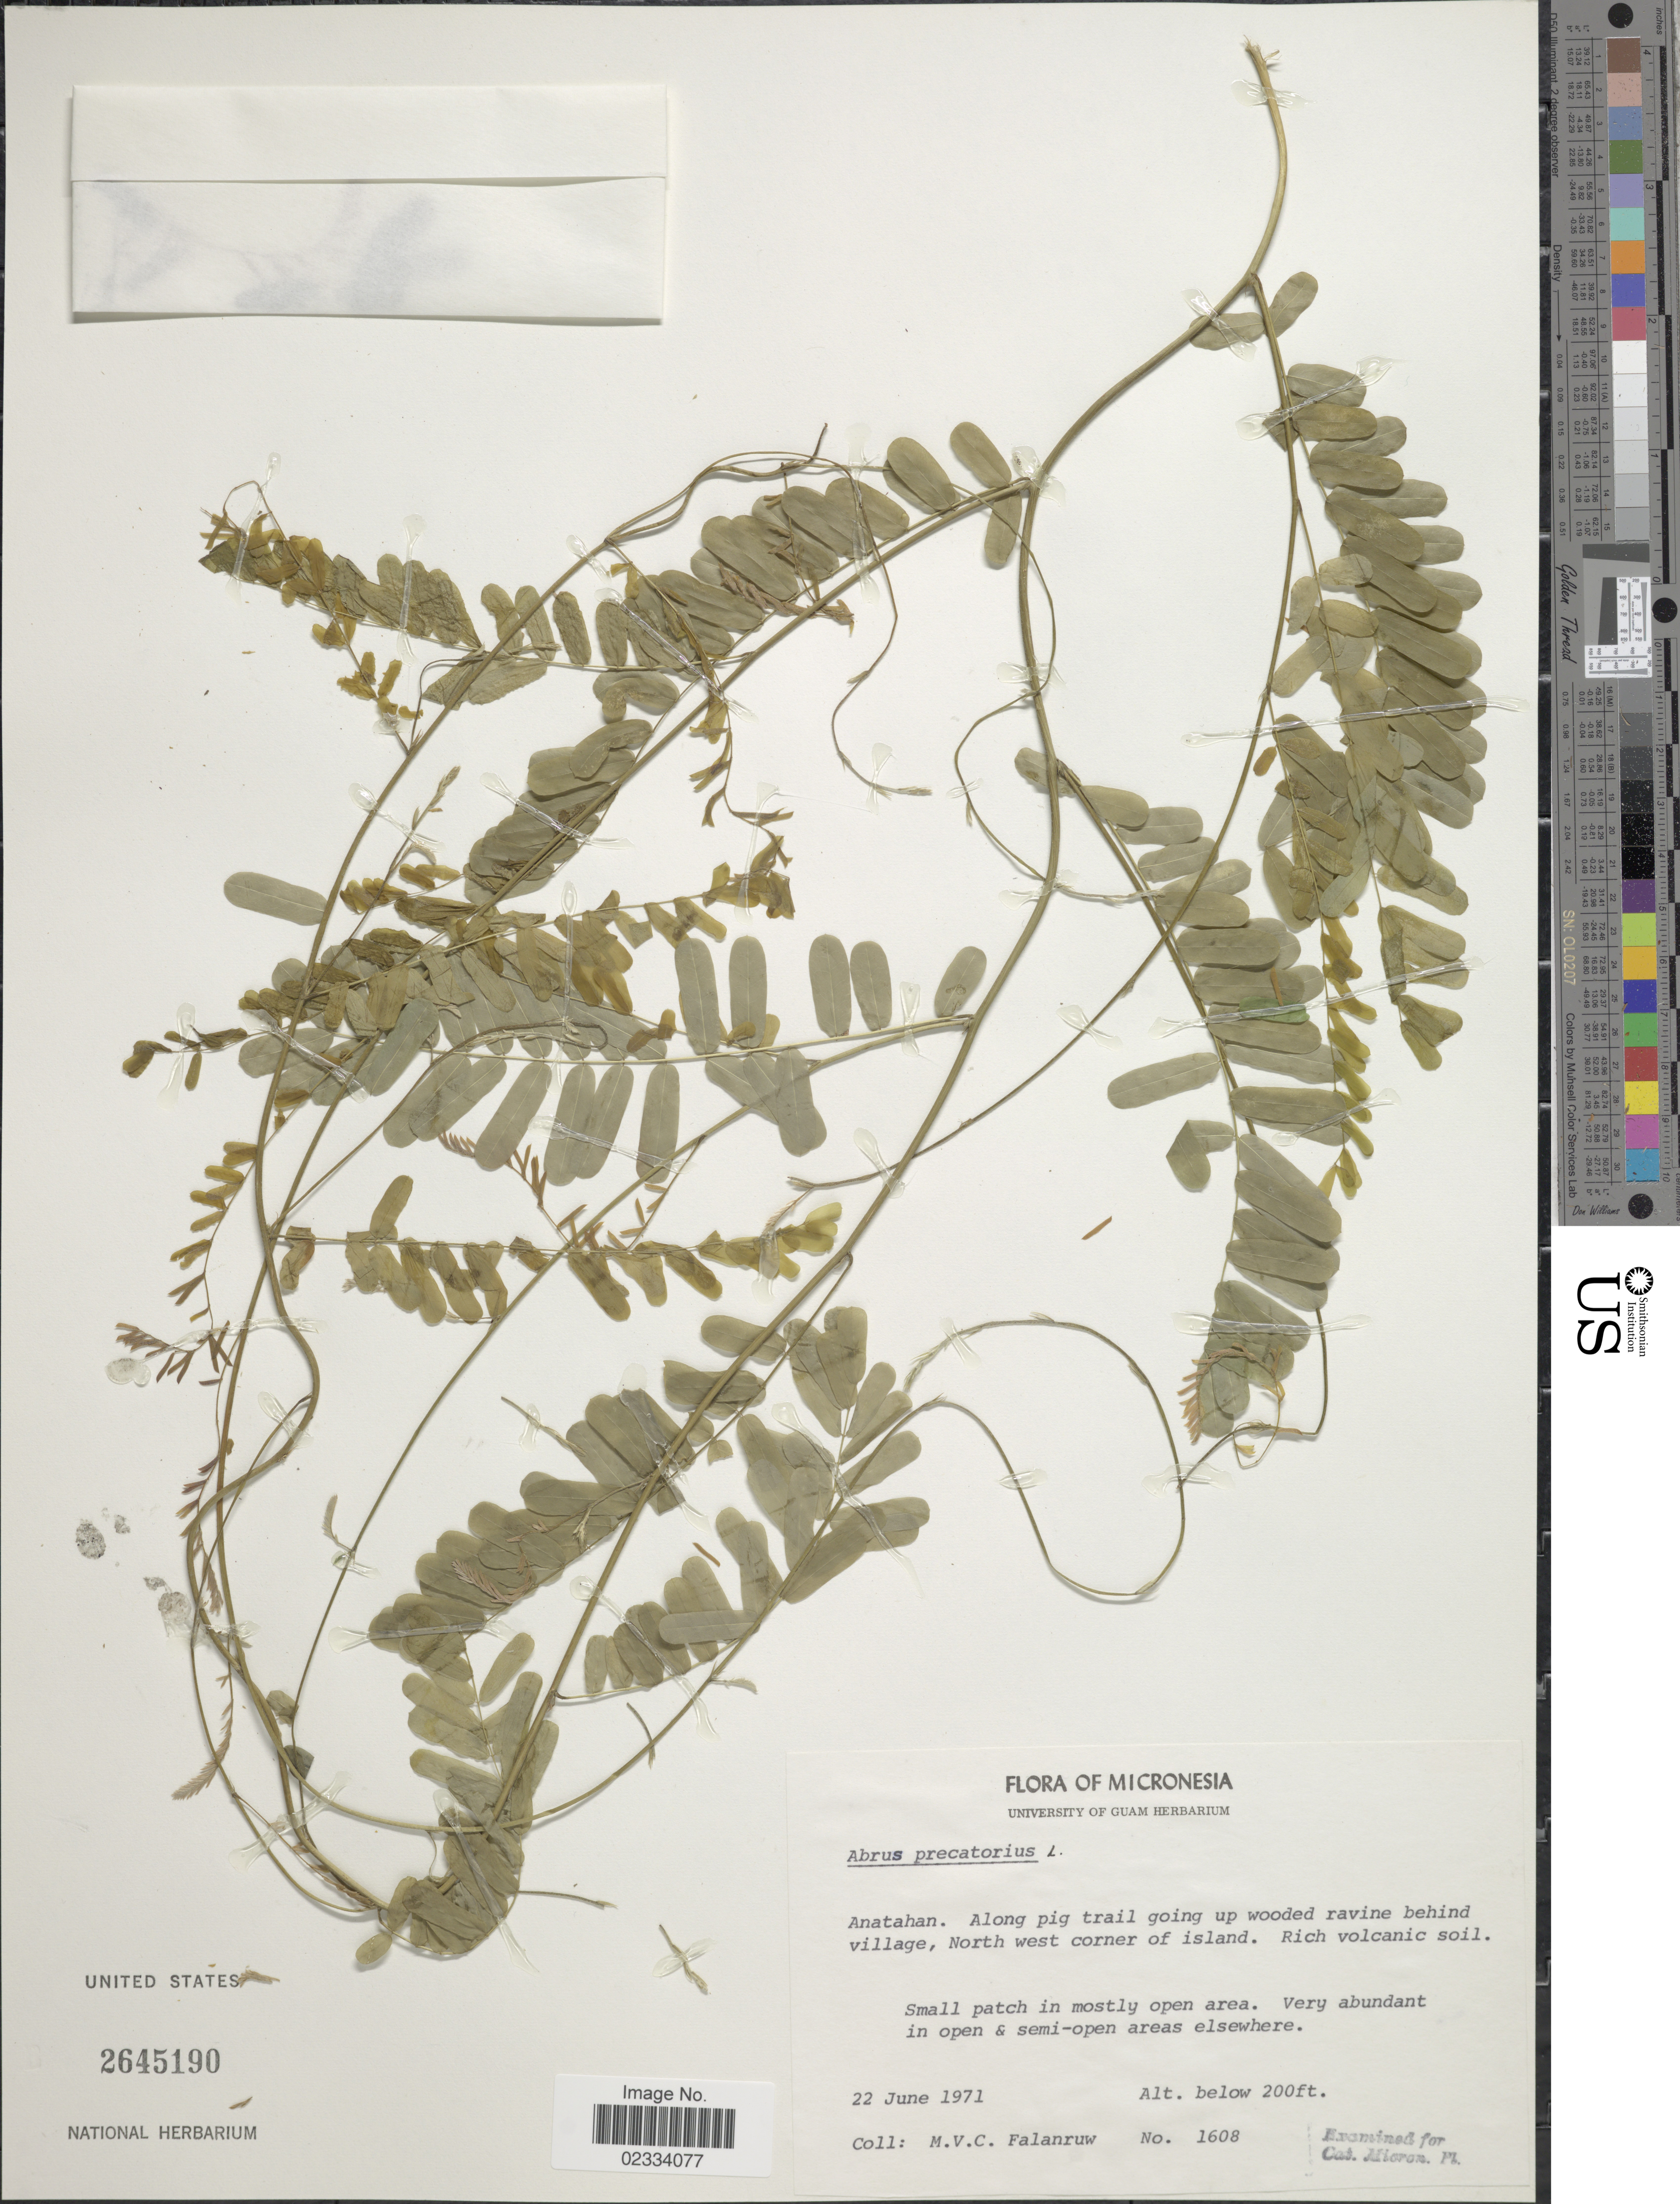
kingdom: Plantae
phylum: Tracheophyta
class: Magnoliopsida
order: Fabales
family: Fabaceae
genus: Abrus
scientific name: Abrus precatorius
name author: L.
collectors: M. V. Falanruw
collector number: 1608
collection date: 1971-06-22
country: Northern Mariana Islands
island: Anatahan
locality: Anatahan. Along pig trail going up wooded ravine behind village, North west corner of island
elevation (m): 61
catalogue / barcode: US 2645190